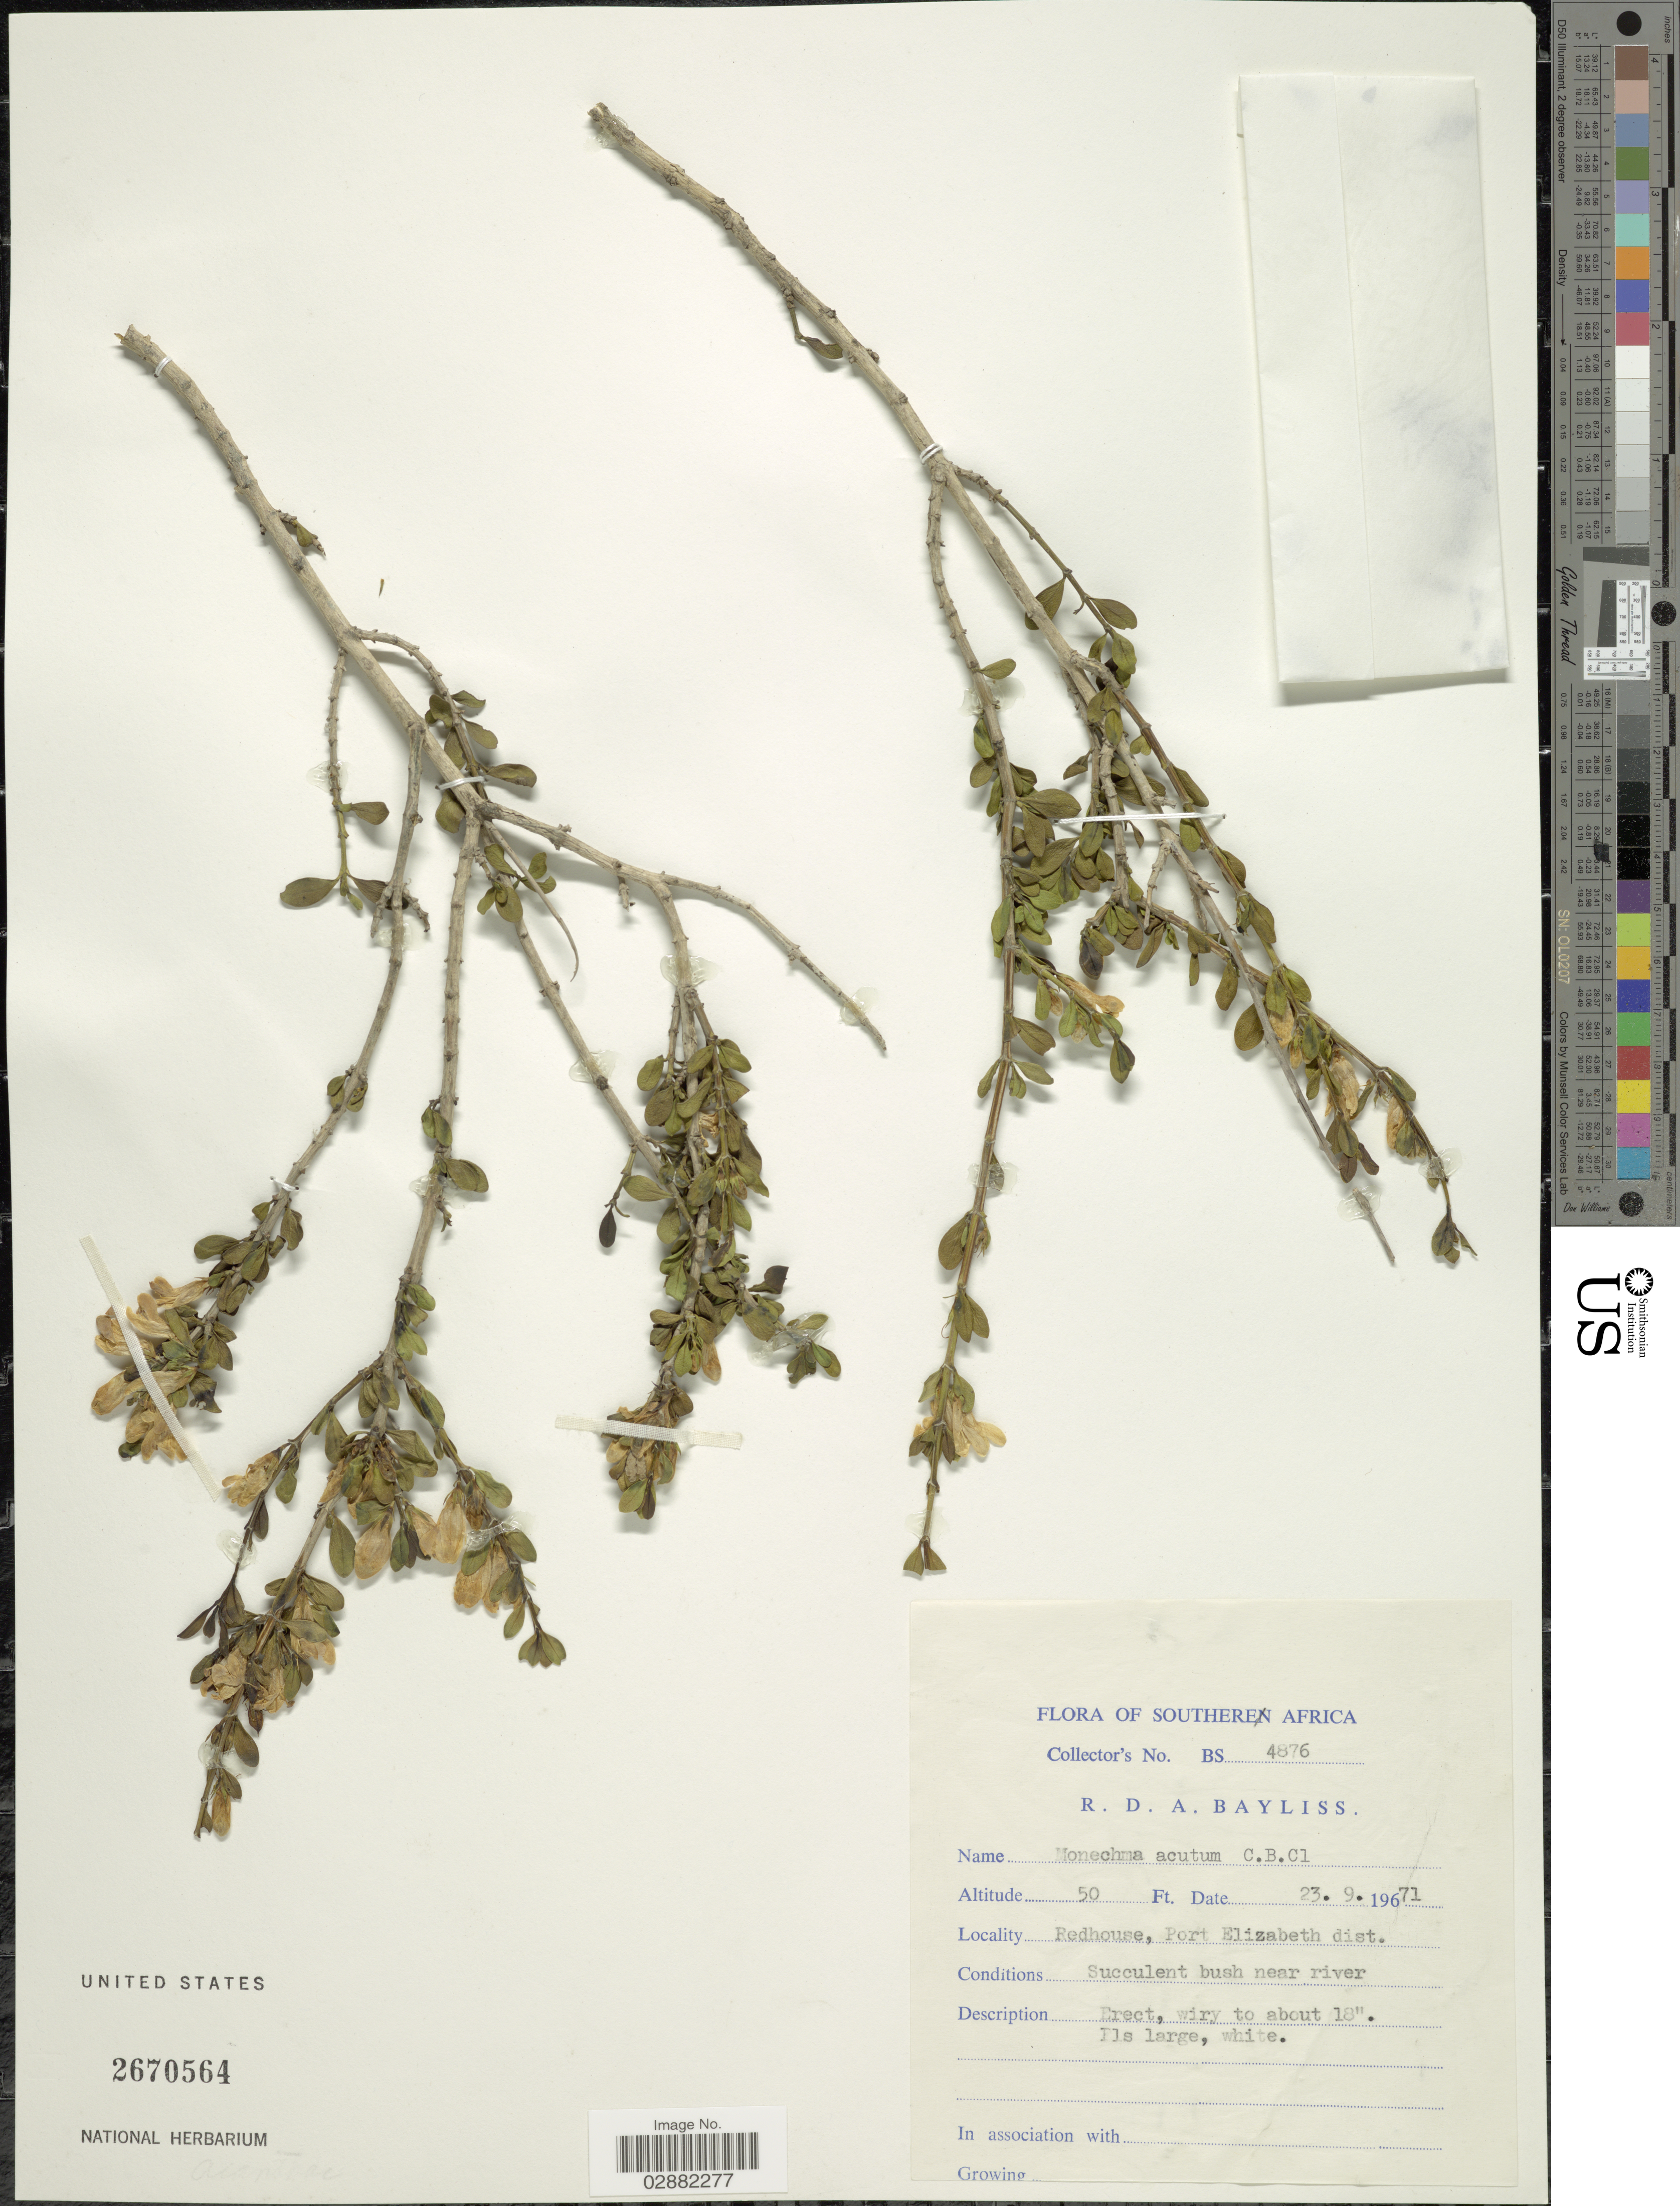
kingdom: Plantae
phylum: Tracheophyta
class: Magnoliopsida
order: Lamiales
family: Acanthaceae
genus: Justicia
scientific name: Justicia acuta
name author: (C.B. Clarke) Fourc.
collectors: R. Bayliss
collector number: BS4876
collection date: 1971-09-23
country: South Africa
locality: Southern Africa. Redhouse, Port Elizabeth dist.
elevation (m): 15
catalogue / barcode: US 2670564